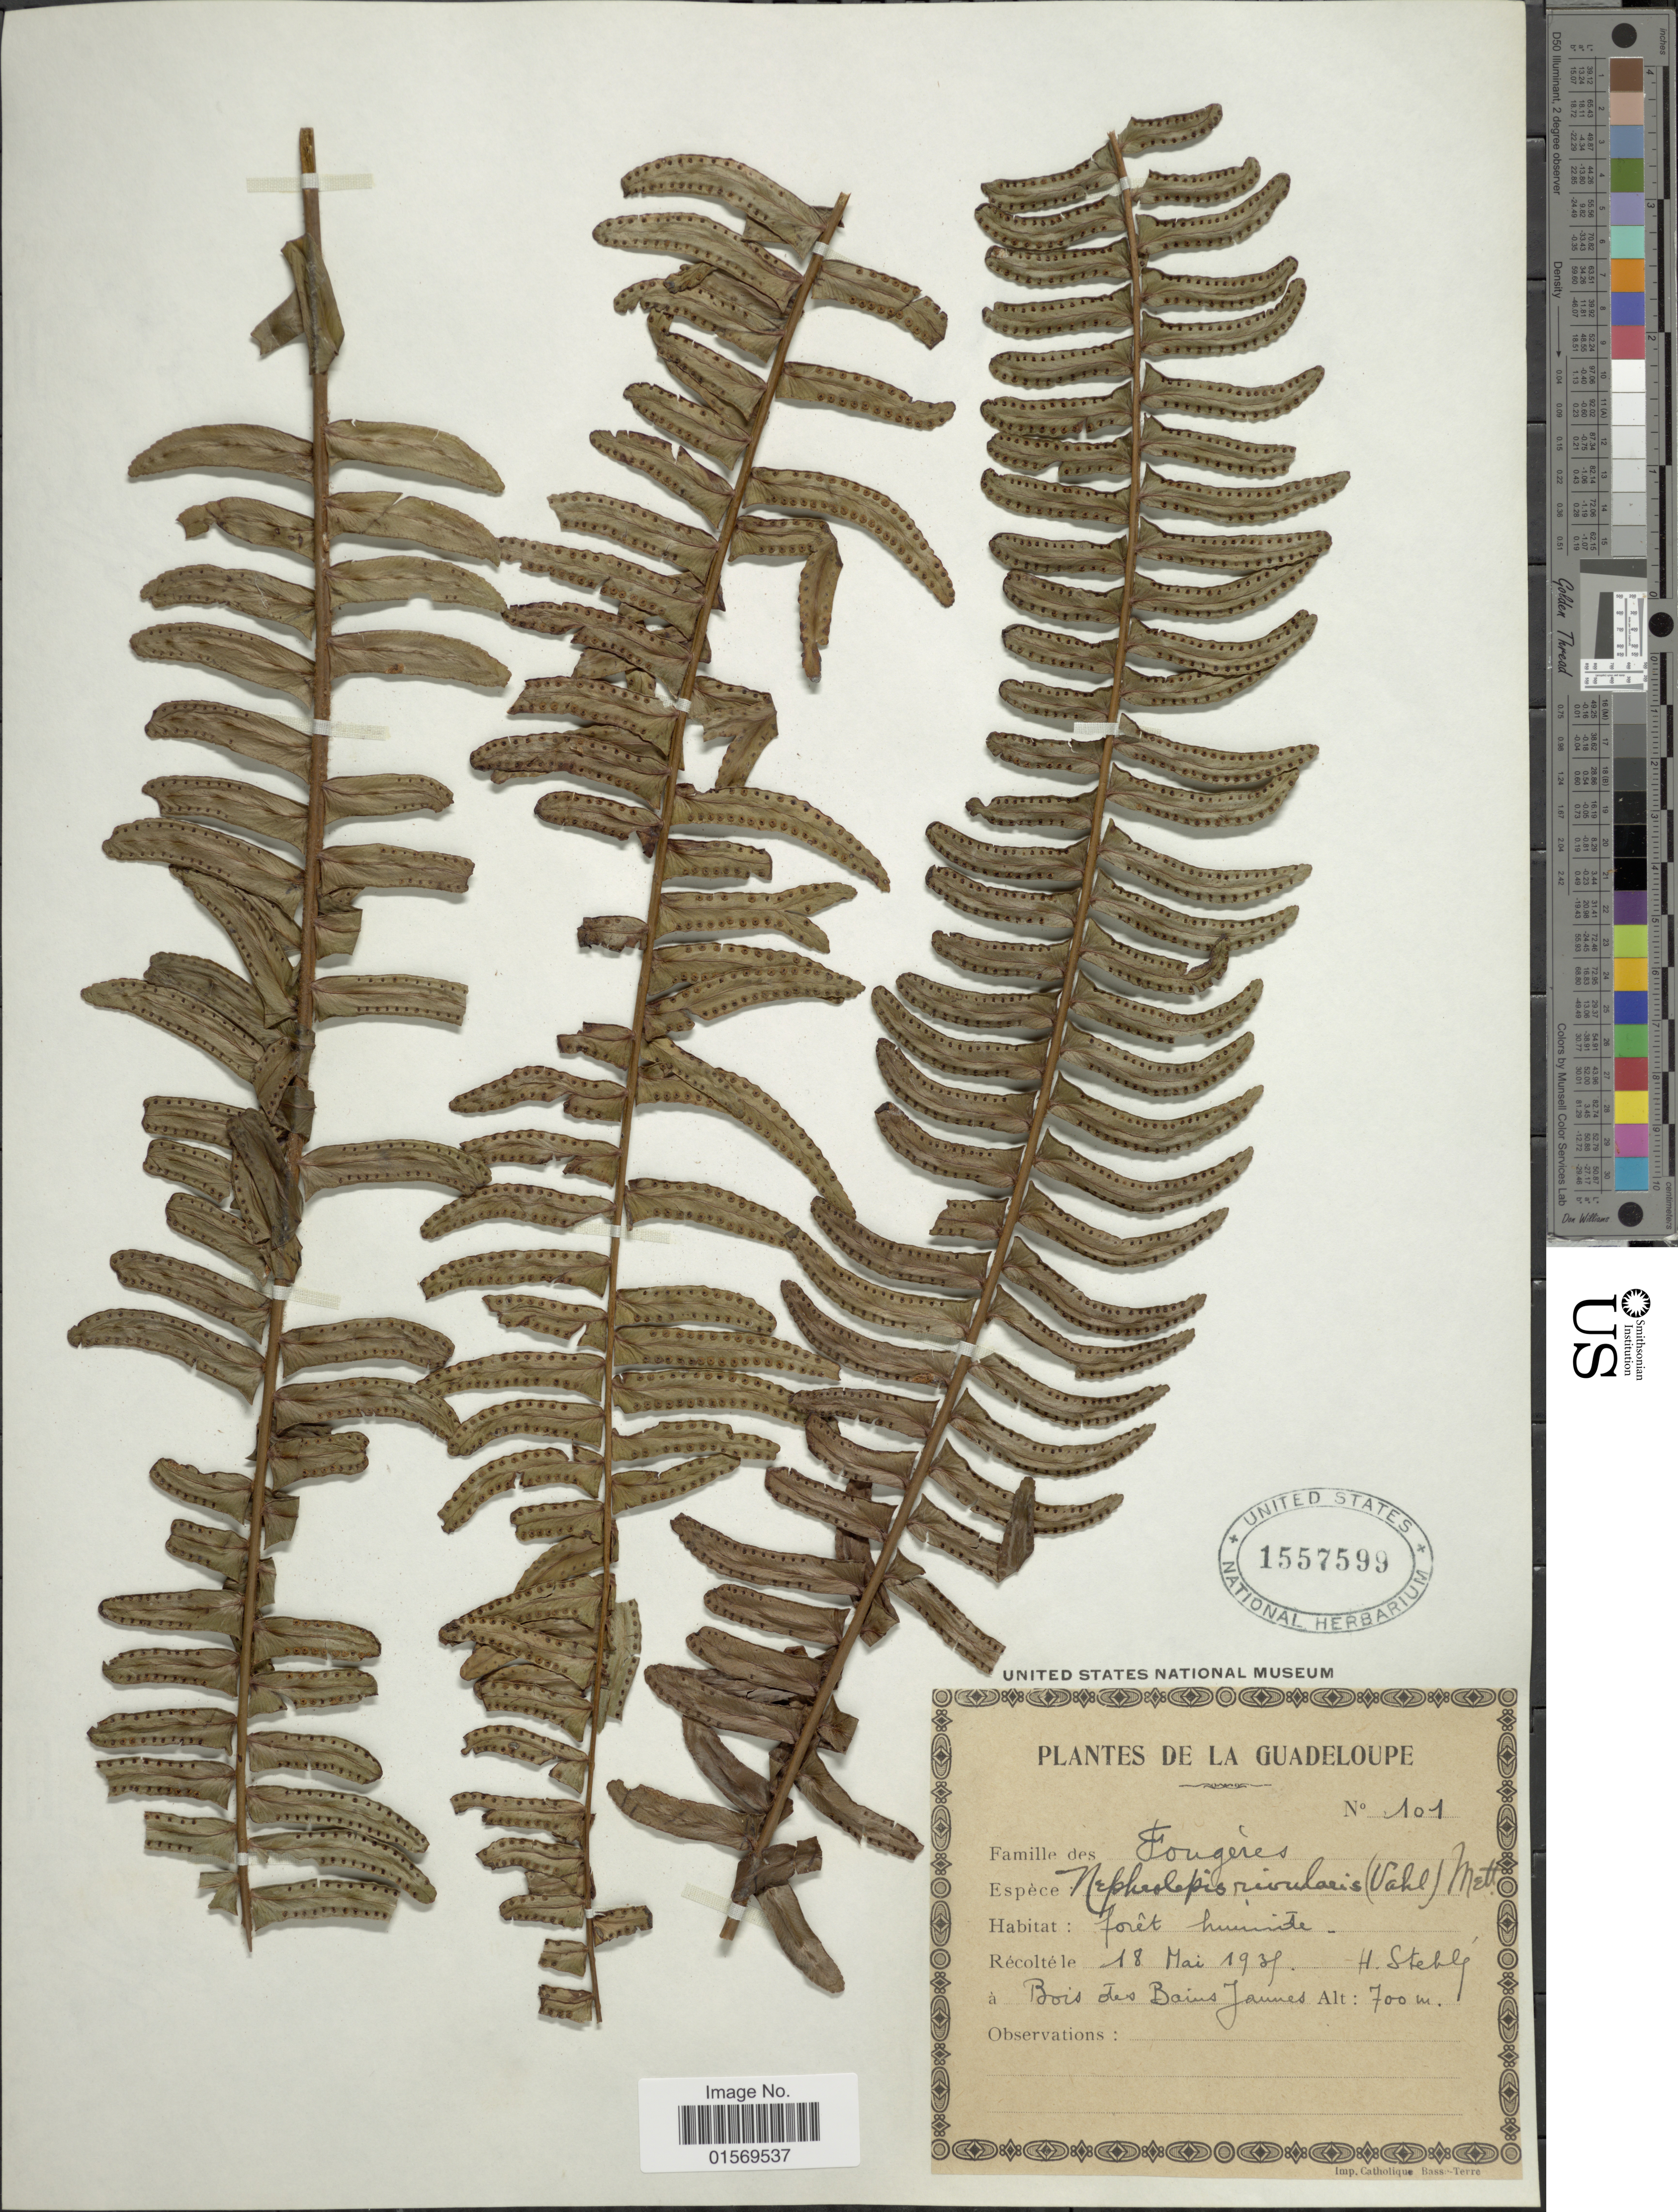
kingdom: Plantae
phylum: Tracheophyta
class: Polypodiopsida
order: Polypodiales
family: Nephrolepidaceae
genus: Nephrolepis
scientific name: Nephrolepis rivularis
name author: (Vahl) Mett. ex Krug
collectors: H. Stehlé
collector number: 101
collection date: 1935-05-18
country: Guadeloupe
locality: Guadeloupe, Bois des Bains Jaunes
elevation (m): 700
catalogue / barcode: US 1557599